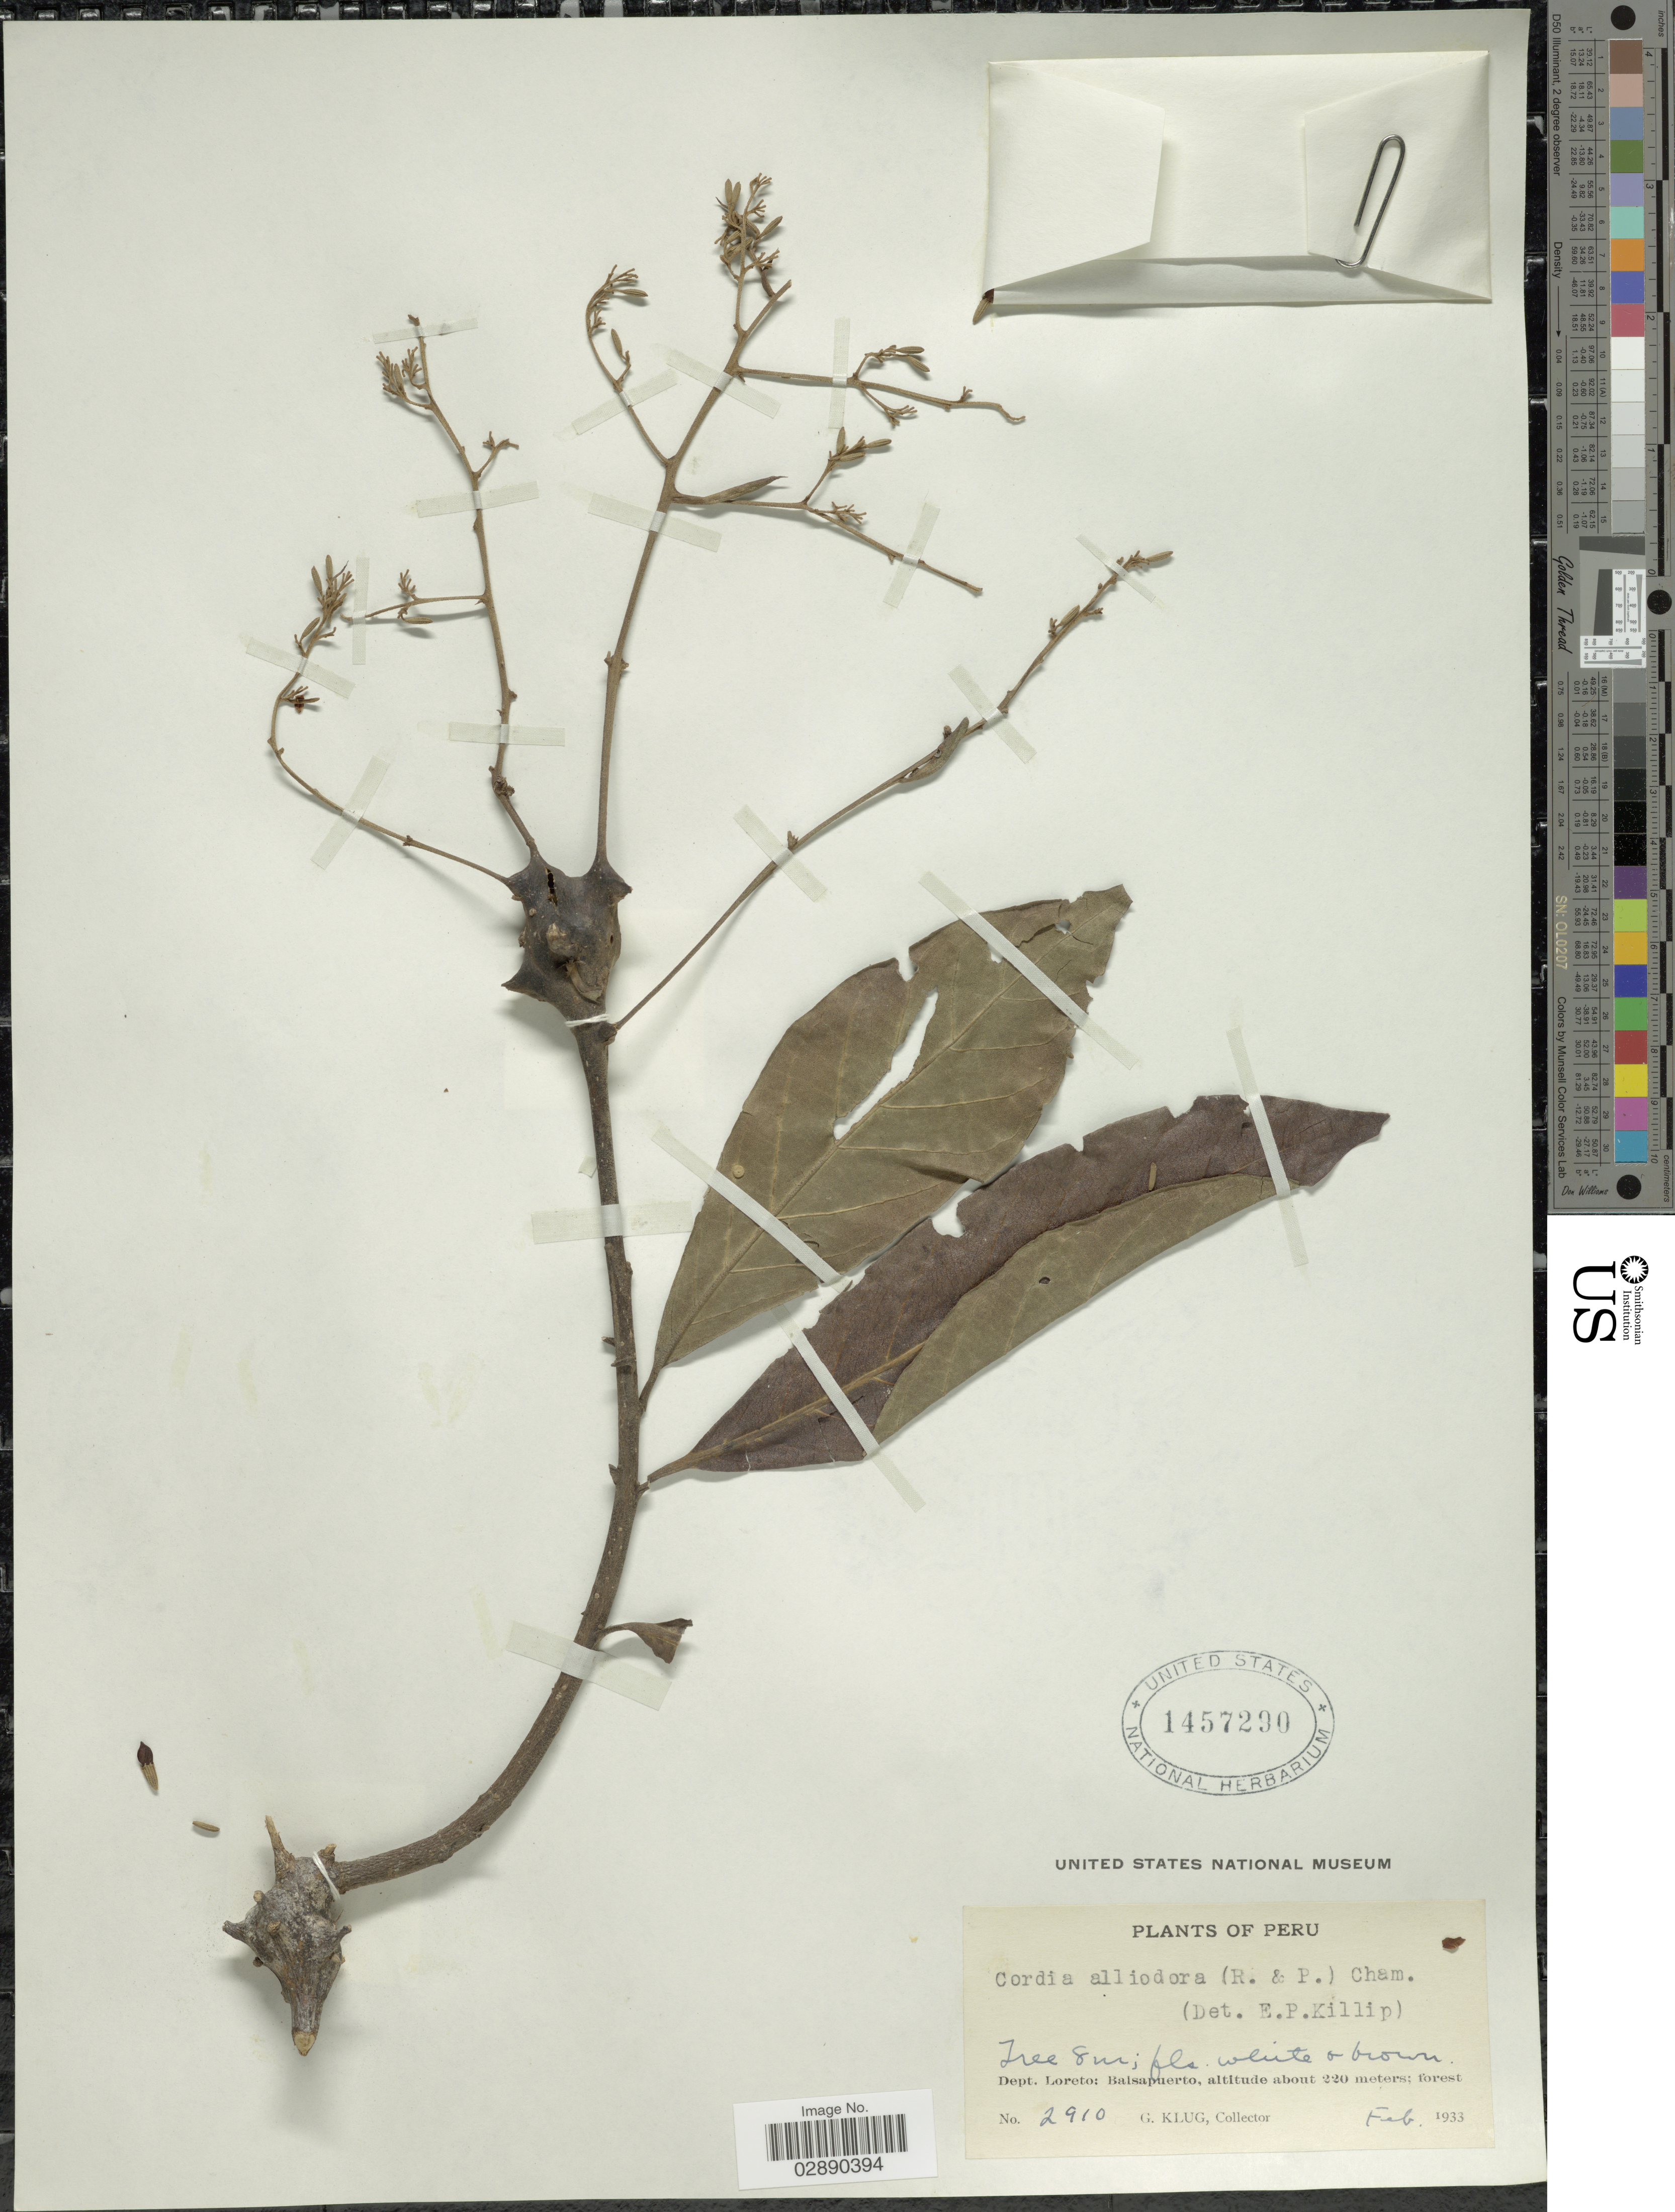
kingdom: Plantae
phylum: Tracheophyta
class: Magnoliopsida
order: Boraginales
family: Cordiaceae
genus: Cordia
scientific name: Cordia alliodora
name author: (Ruiz & Pav.) Oken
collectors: G. Klug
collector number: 2910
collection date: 1933-02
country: Peru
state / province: Loreto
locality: Dept. Loreto: Balsapuerto.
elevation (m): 220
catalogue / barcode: US 1457290